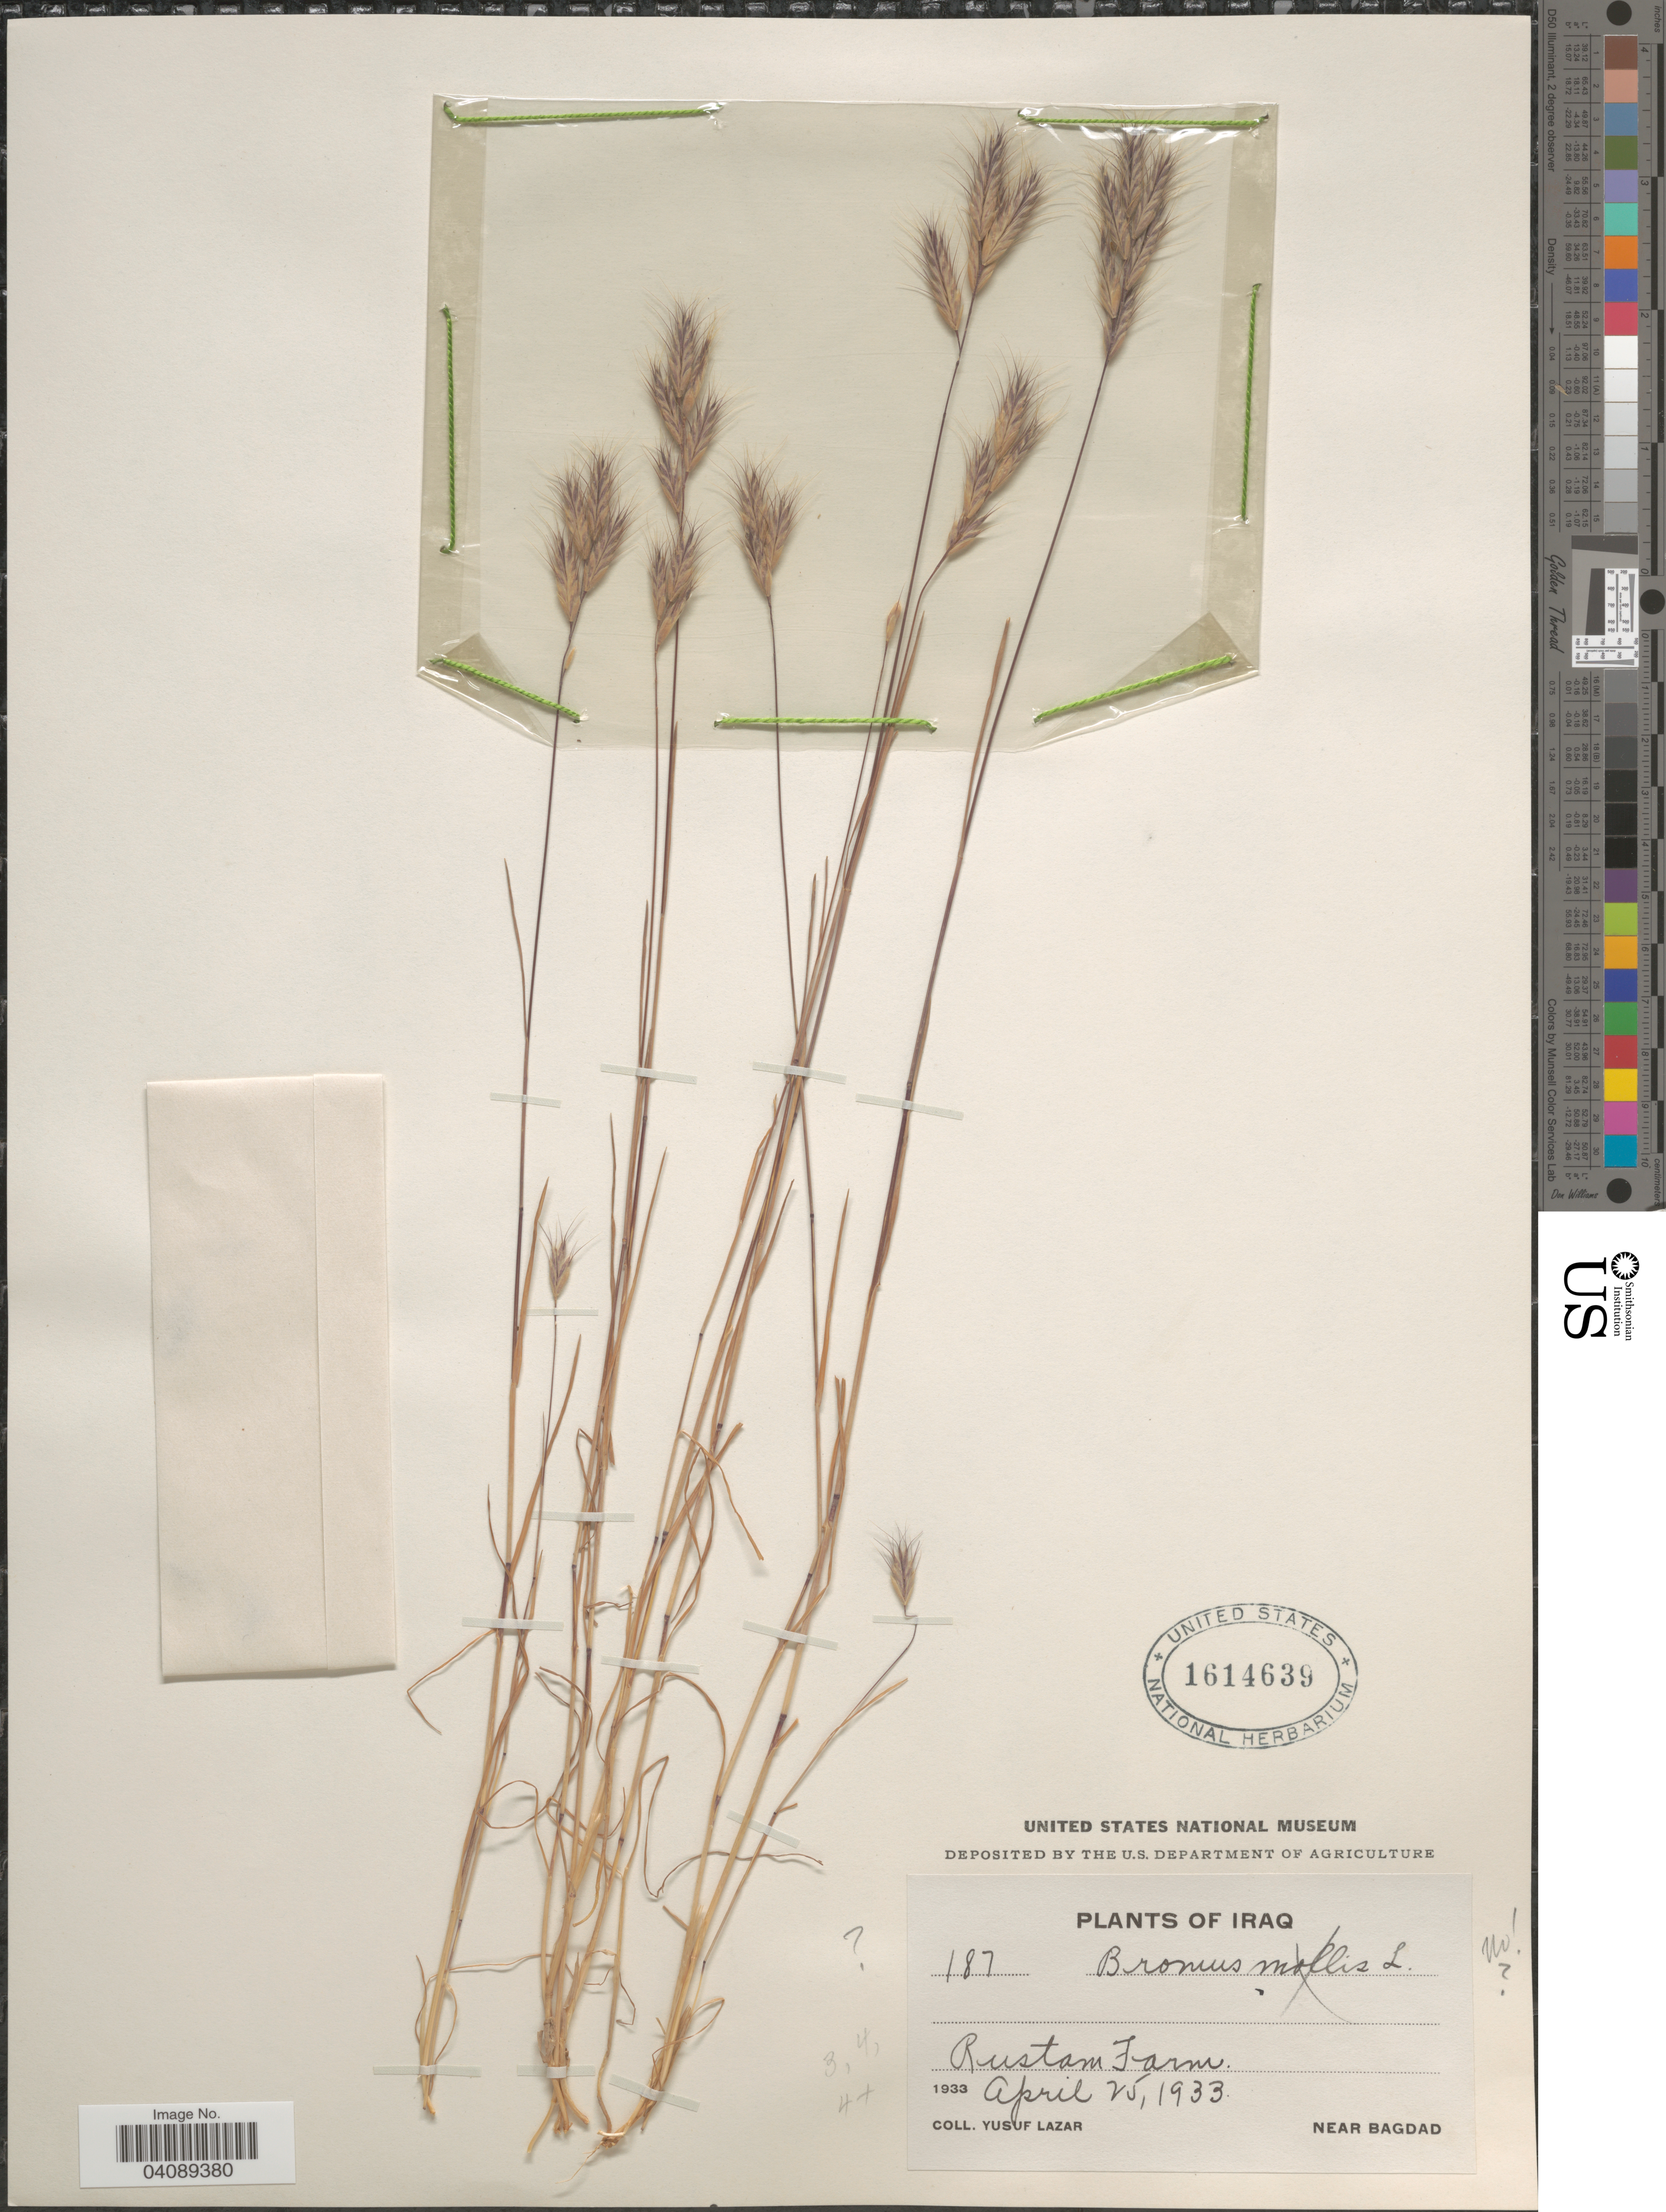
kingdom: Plantae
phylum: Tracheophyta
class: Liliopsida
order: Poales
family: Poaceae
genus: Bromus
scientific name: Bromus sp.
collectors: Y. Lazar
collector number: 187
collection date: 1933-04-25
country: Iraq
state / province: Baghdad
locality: Rustam Farm. Near Bagdad.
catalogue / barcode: US 1614639